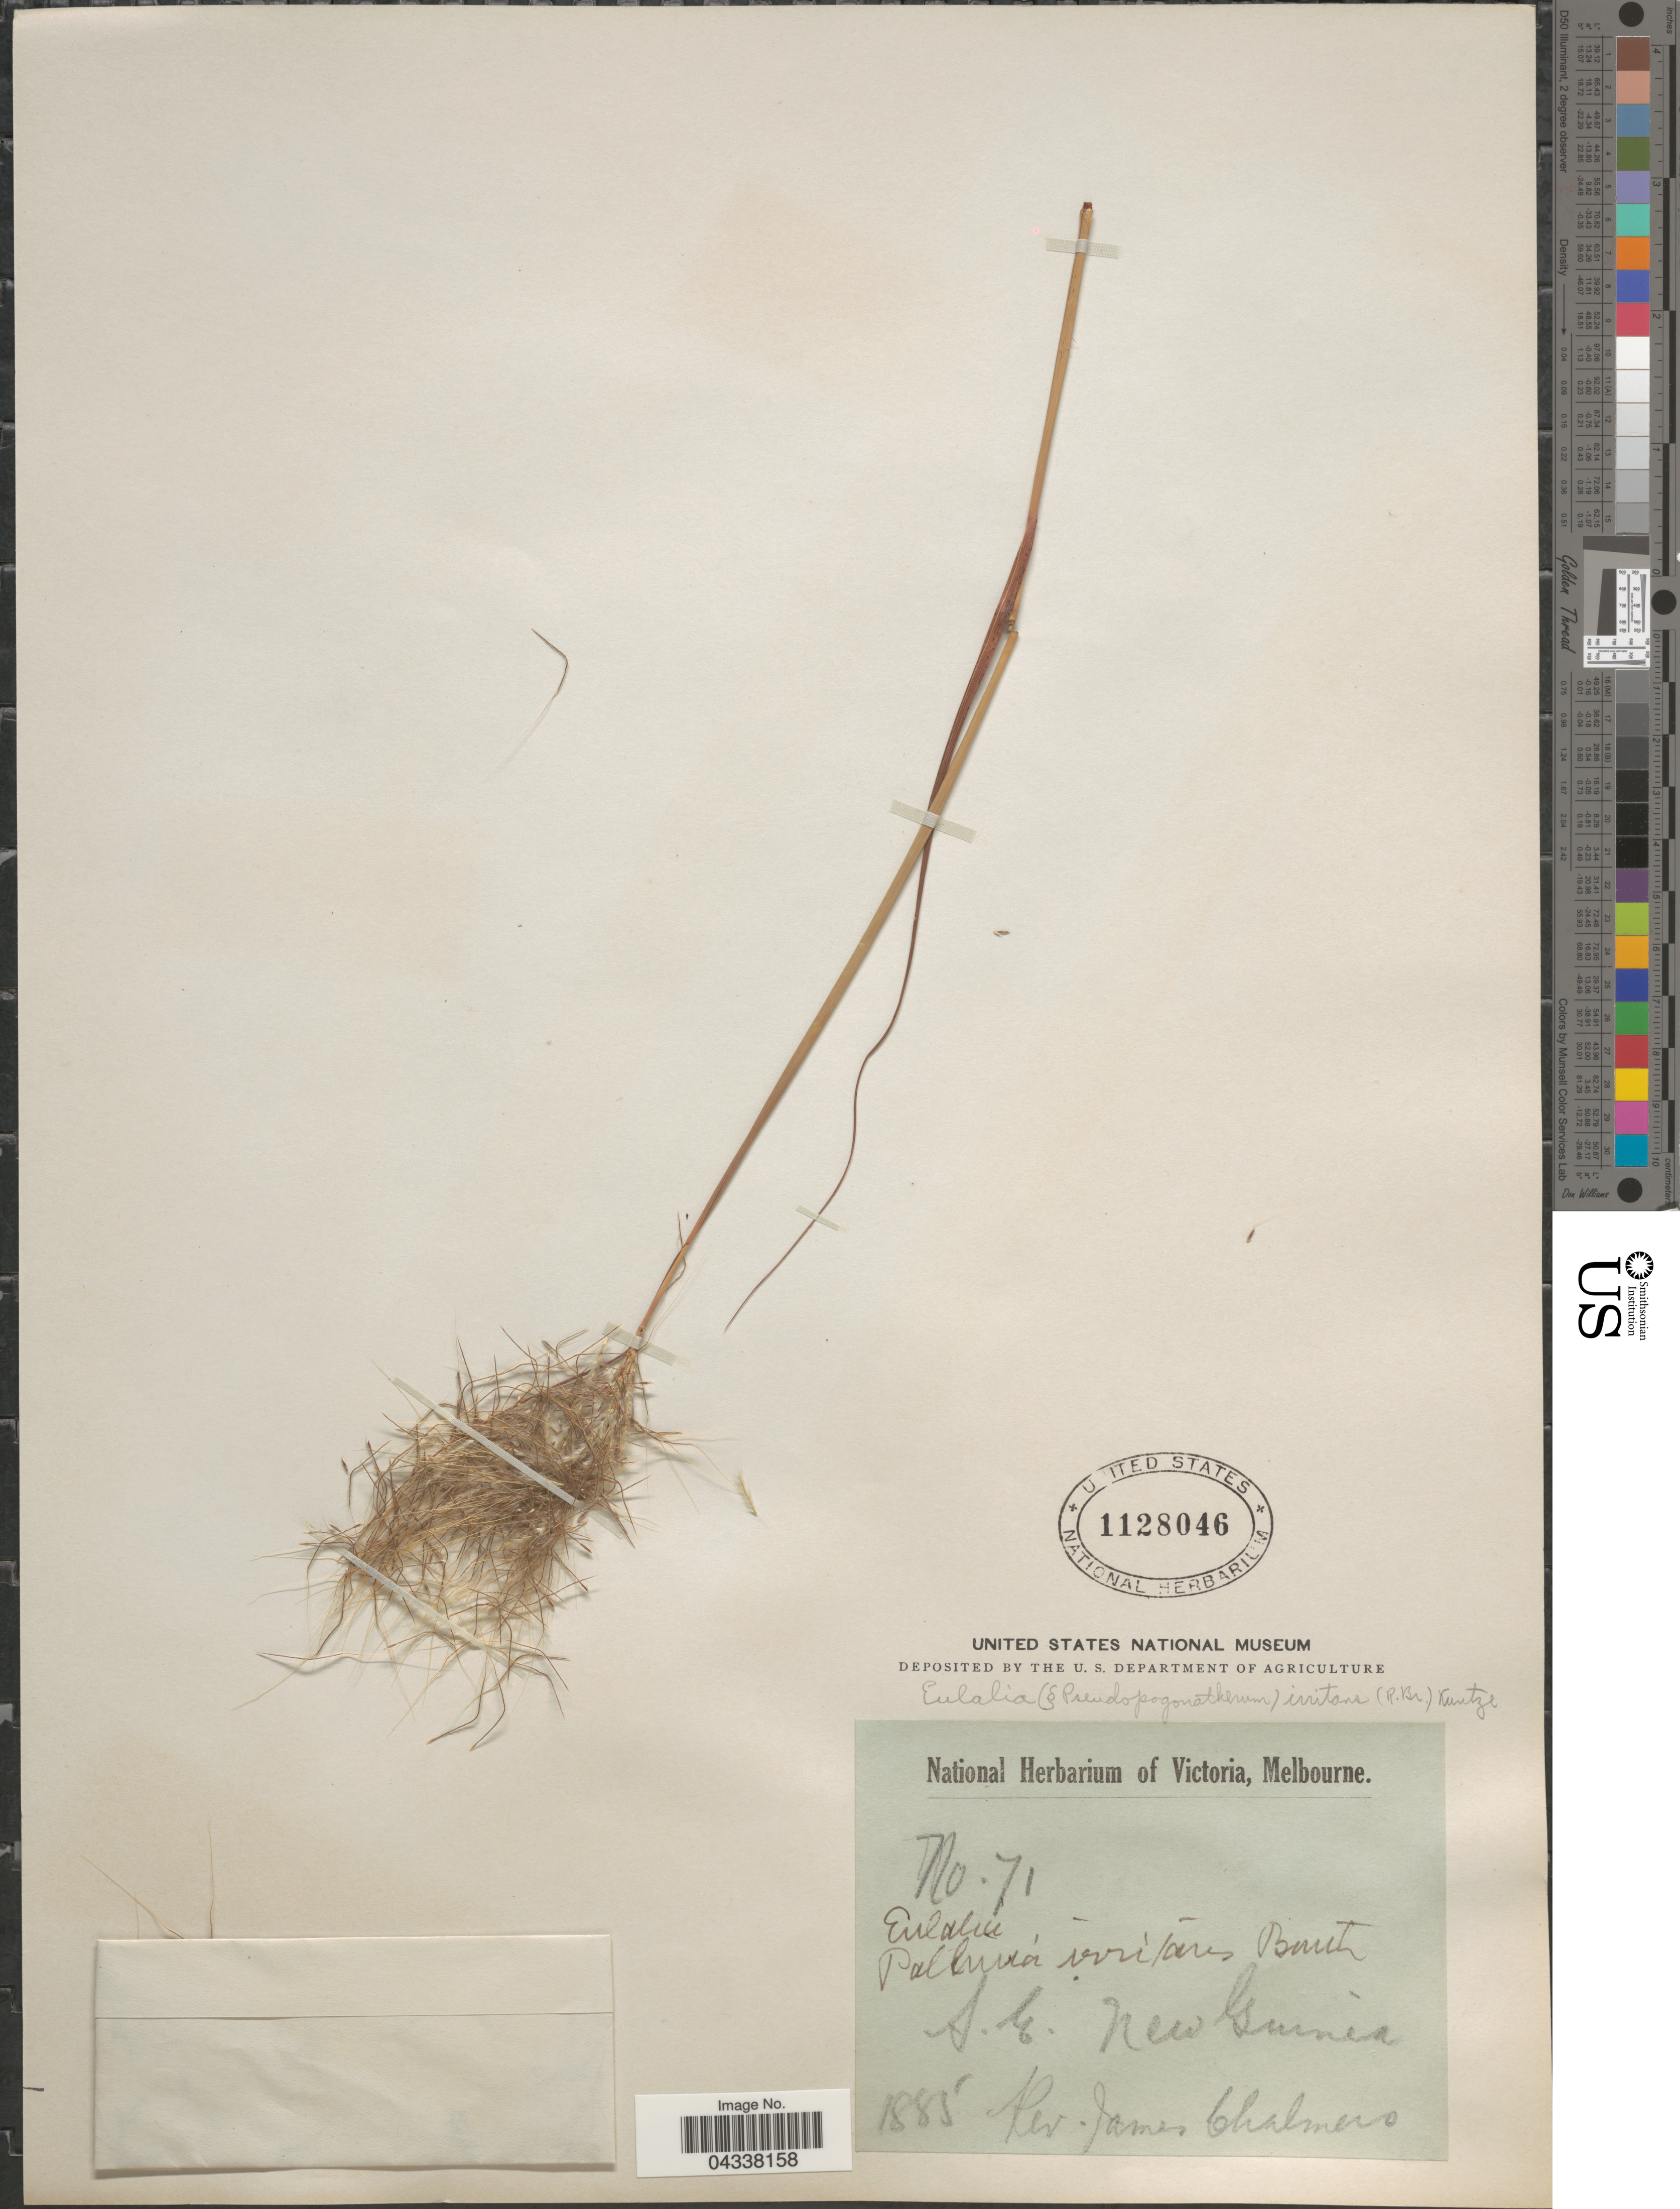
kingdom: Plantae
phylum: Tracheophyta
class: Liliopsida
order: Poales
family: Poaceae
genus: Pseudopogonatherum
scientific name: Pseudopogonatherum irritans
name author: (R. Br.) A. Camus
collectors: J. Chalmers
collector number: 71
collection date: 1885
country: Papua New Guinea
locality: S.E. New Guinea.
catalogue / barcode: US 1128046